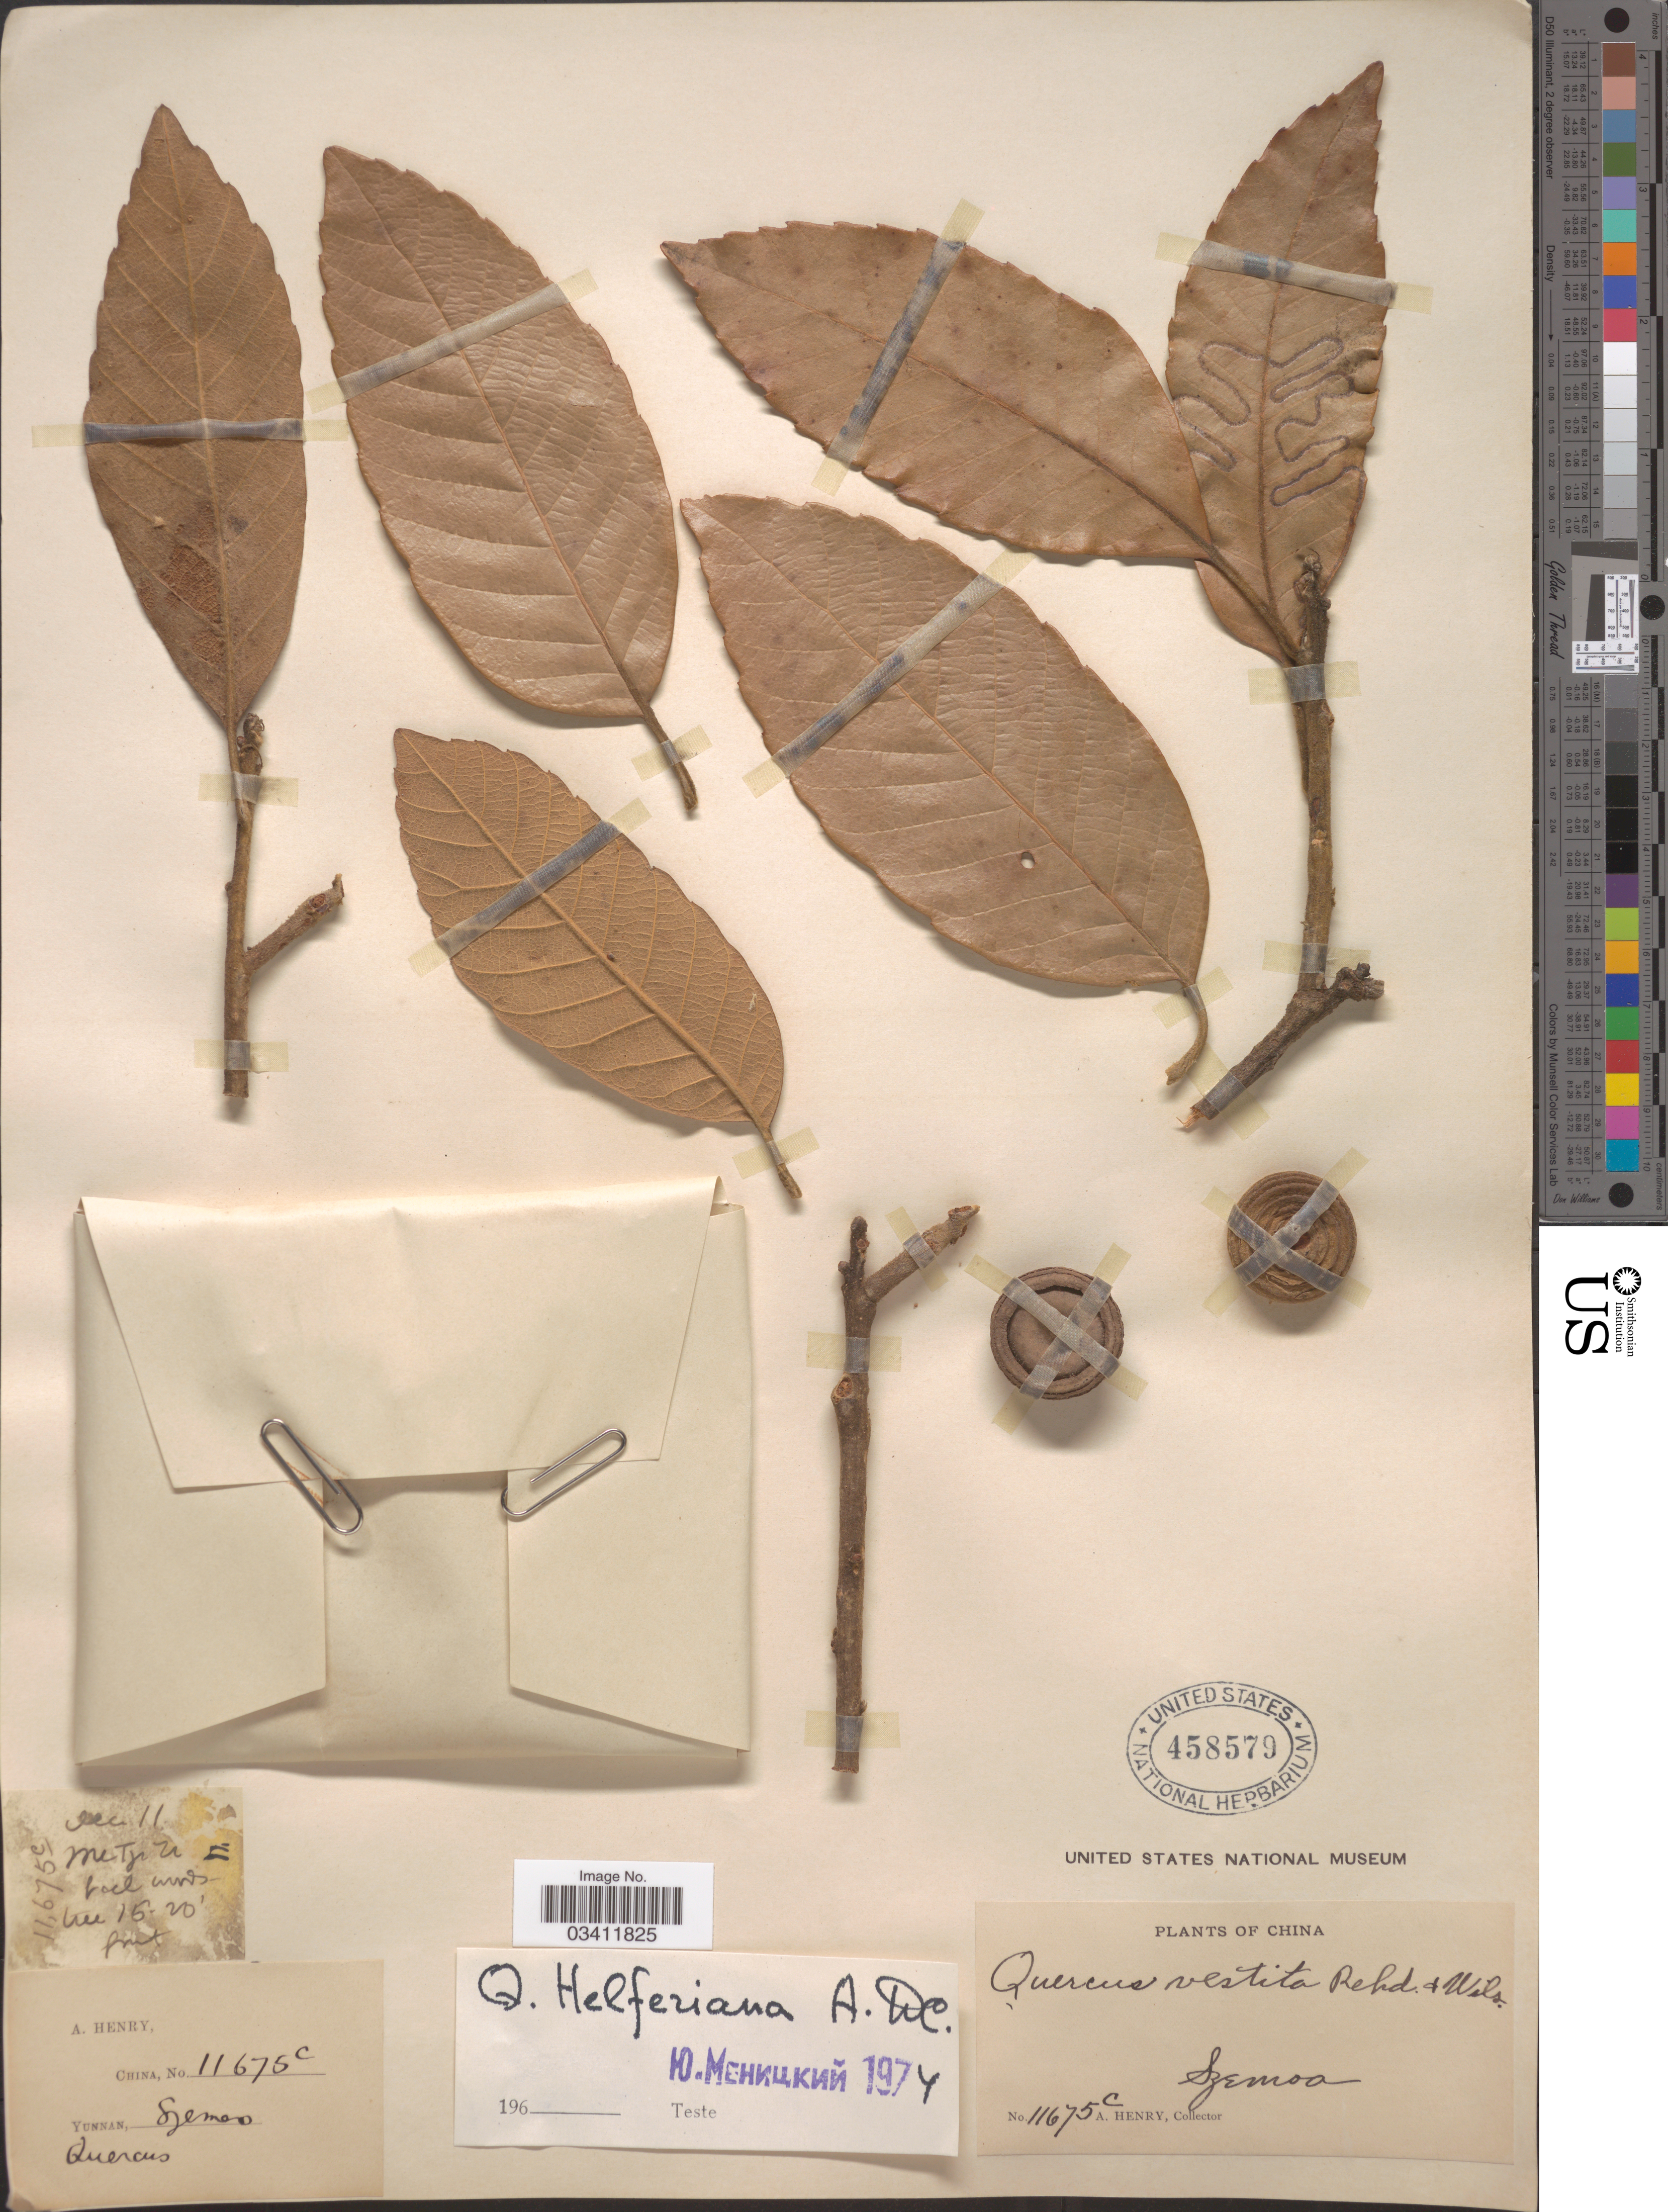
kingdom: Plantae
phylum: Tracheophyta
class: Magnoliopsida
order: Fagales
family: Fagaceae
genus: Quercus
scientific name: Quercus helferiana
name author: A. DC.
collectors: A. Henry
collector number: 11675 C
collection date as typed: Transcribed d/m/y: /12/11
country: China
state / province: Yunnan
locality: Szemao. Me Tzii Zii.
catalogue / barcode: US 458579